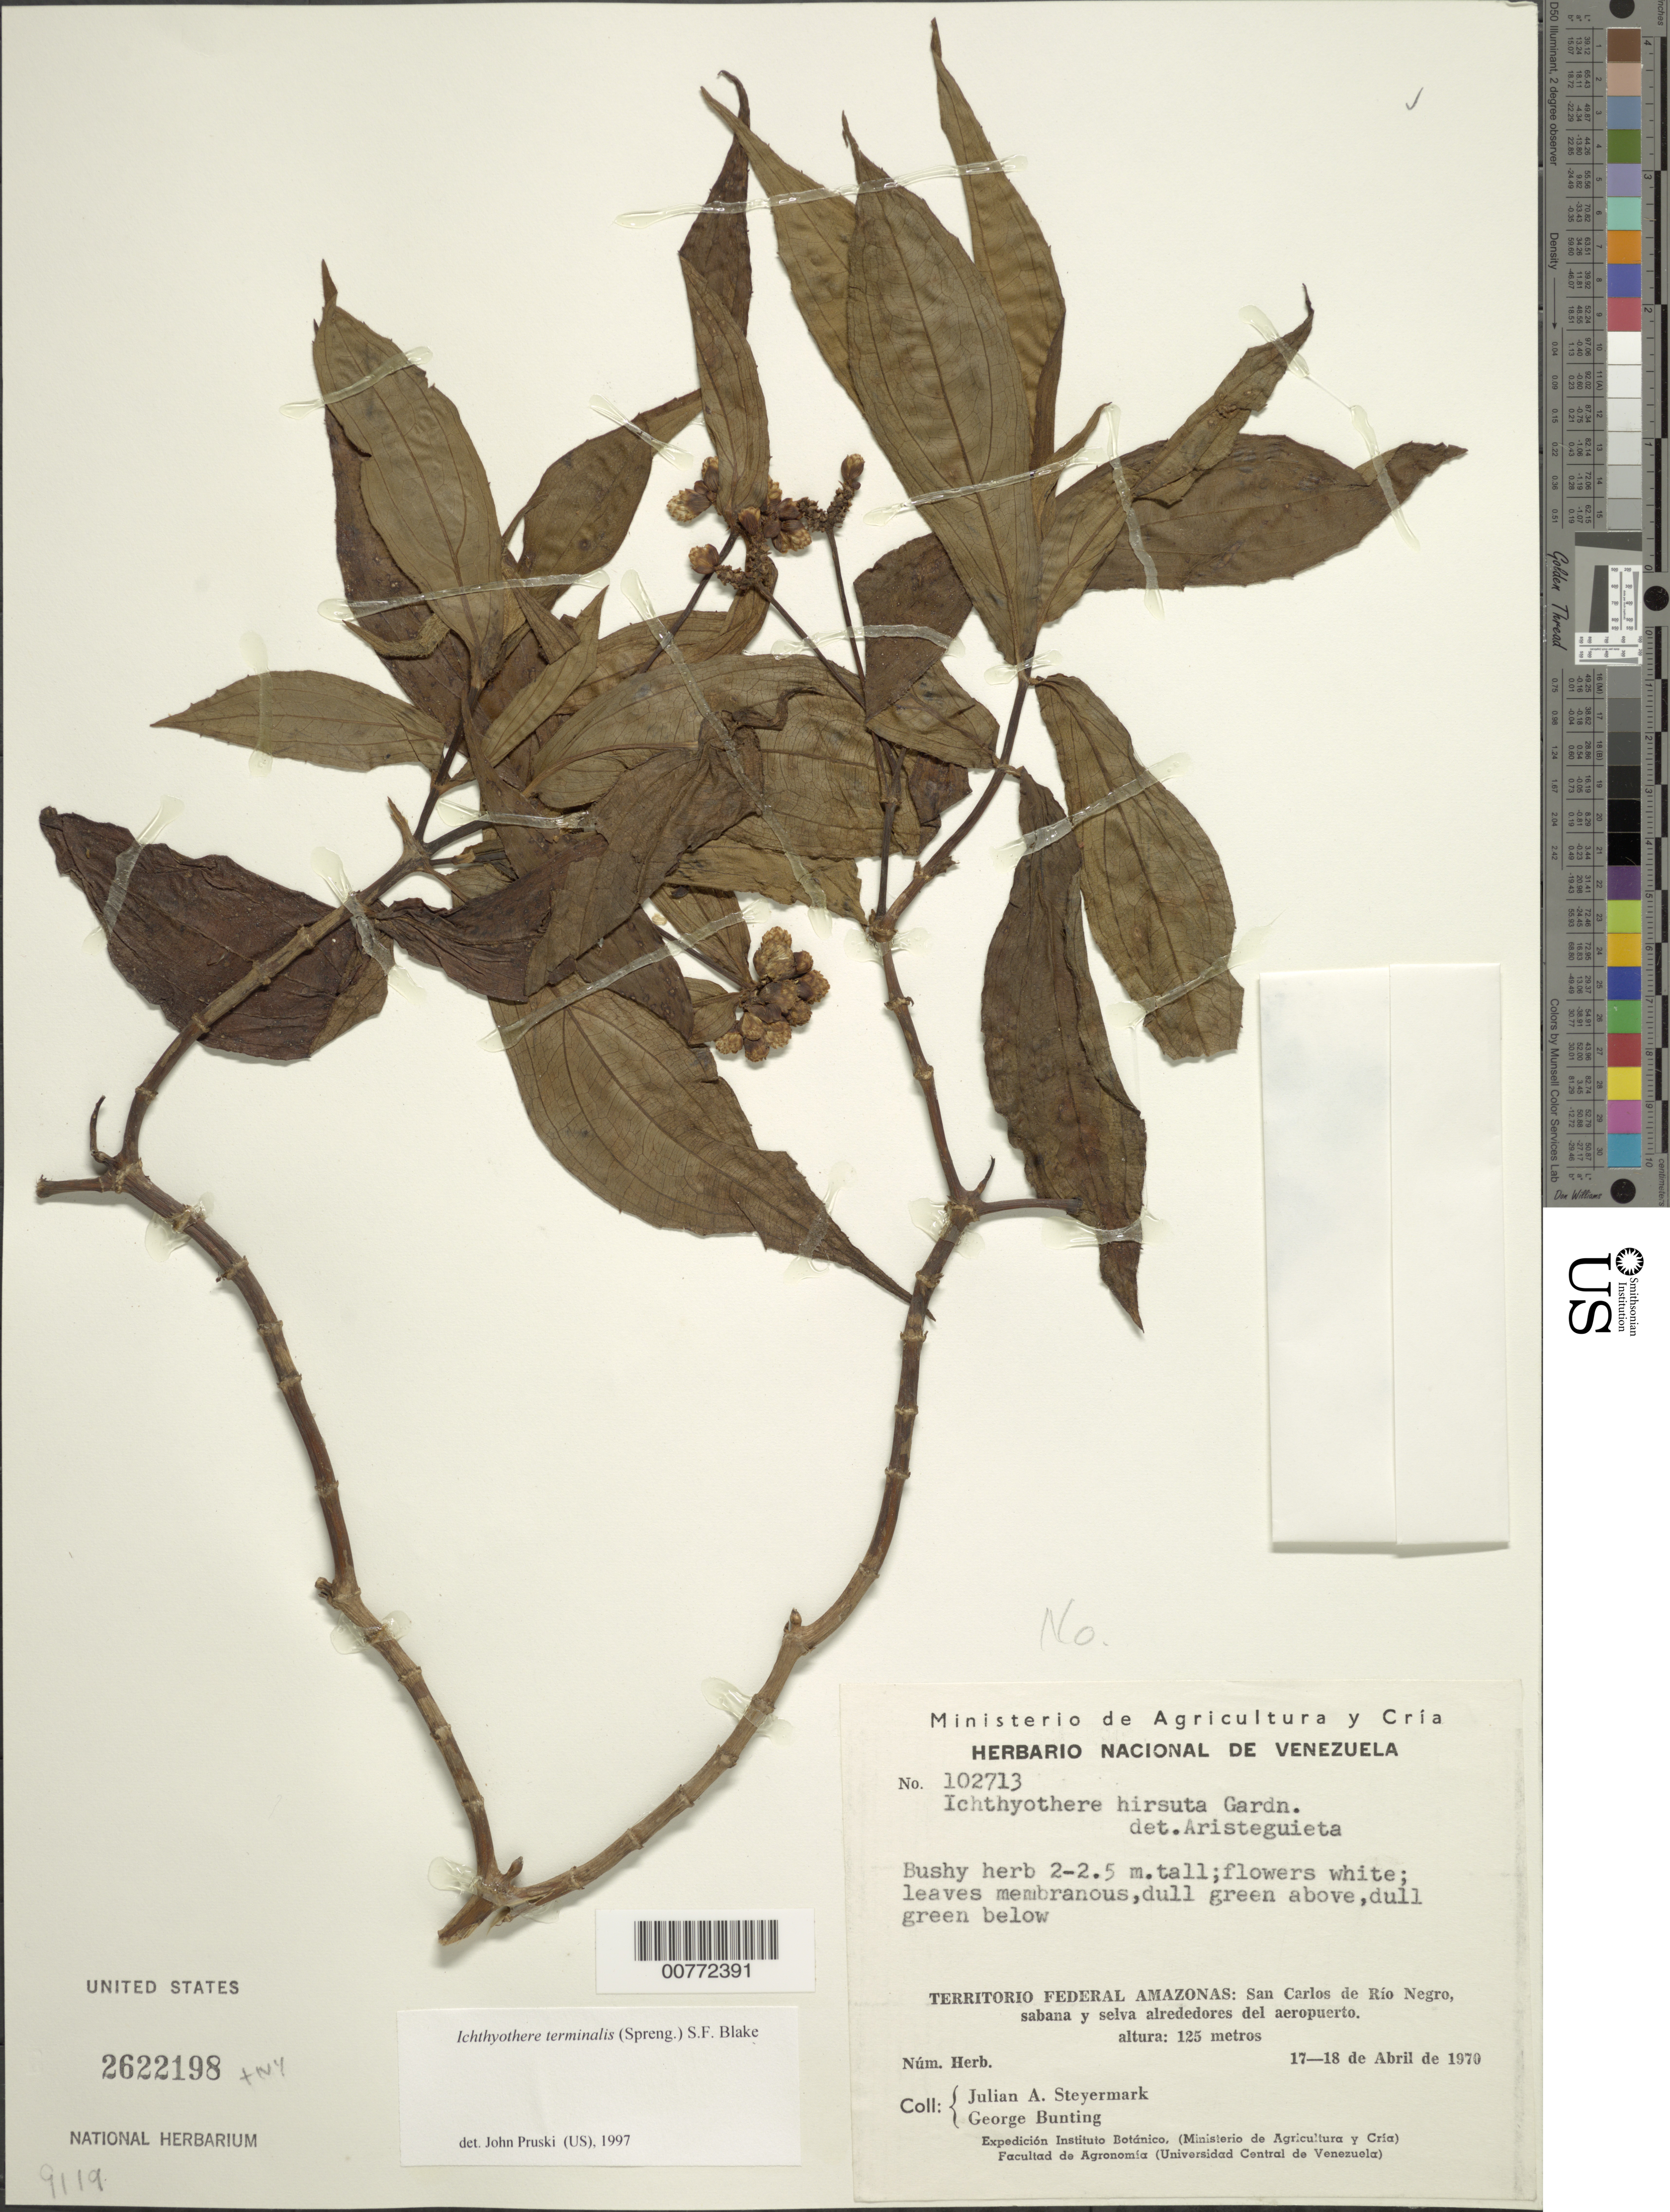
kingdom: Plantae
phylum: Tracheophyta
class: Magnoliopsida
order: Asterales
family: Asteraceae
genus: Ichthyothere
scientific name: Ichthyothere terminalis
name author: (Spreng.) S.F. Blake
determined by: Aristeguieta, L.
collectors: J. Steyermark & G. S. Bunting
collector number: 102713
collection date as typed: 17-Apr-70 to 18-Apr-70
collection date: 1970-04-17/1970-04-18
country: Venezuela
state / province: Amazonas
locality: San Carlos de Río Negro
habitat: Savanna and forest, outskirts of airport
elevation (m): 125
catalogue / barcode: US 2622198